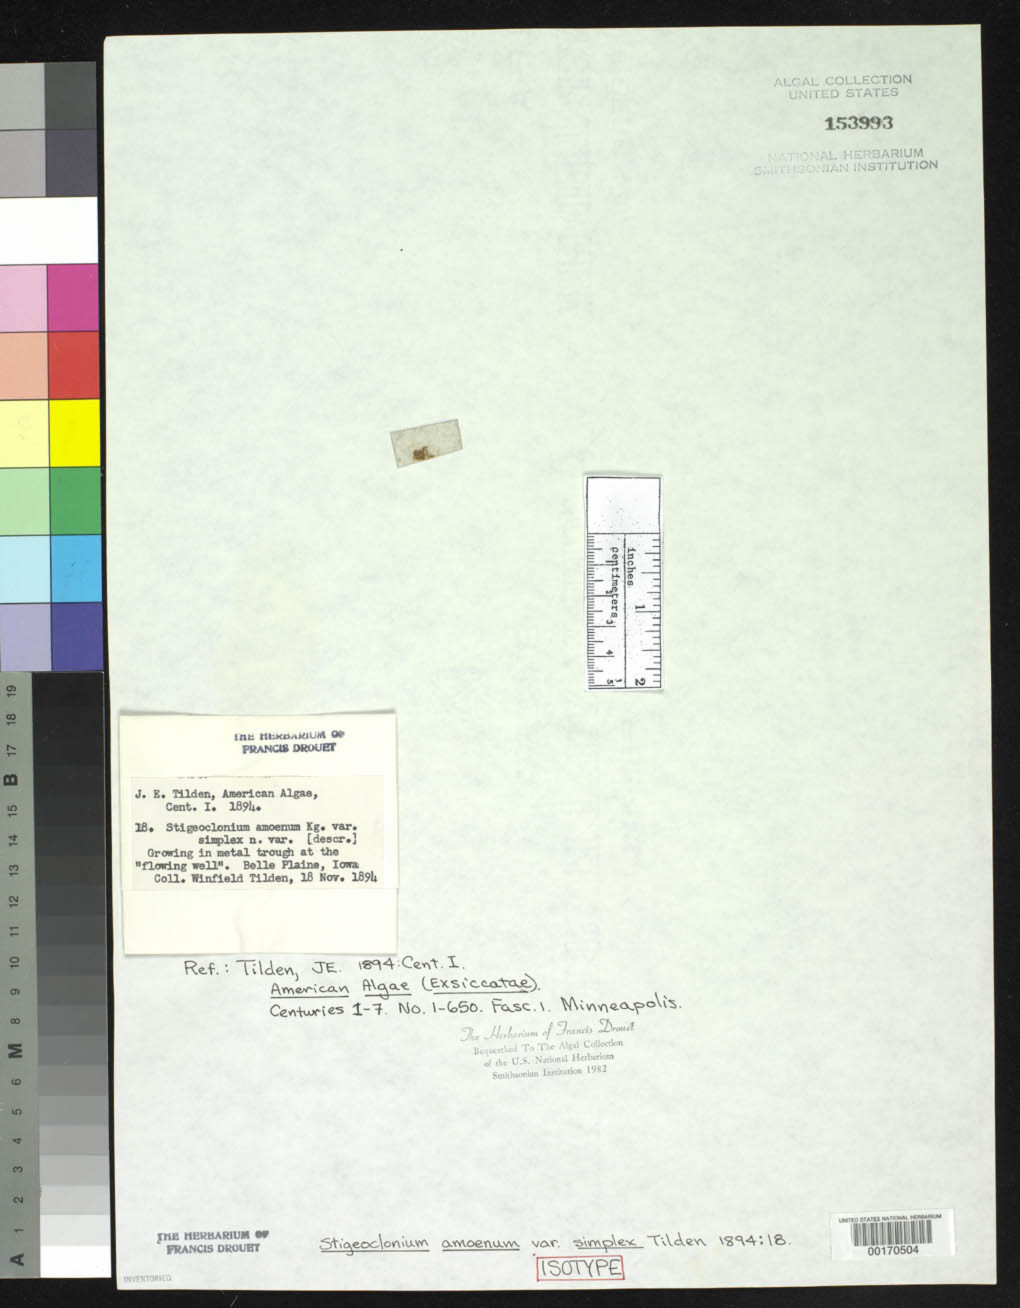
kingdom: Plantae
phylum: Chlorophyta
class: Chlorophyceae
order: Chaetophorales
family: Chaetophoraceae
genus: Stigeoclonium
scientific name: Stigeoclonium amoenum var. simplex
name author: J. E. Tilden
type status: Isotype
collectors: W. Tilden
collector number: JET 18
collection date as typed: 18 Nov 1894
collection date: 1894-11-18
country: United States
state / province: Iowa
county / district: Benton County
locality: Belle Plaine.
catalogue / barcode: US 153993